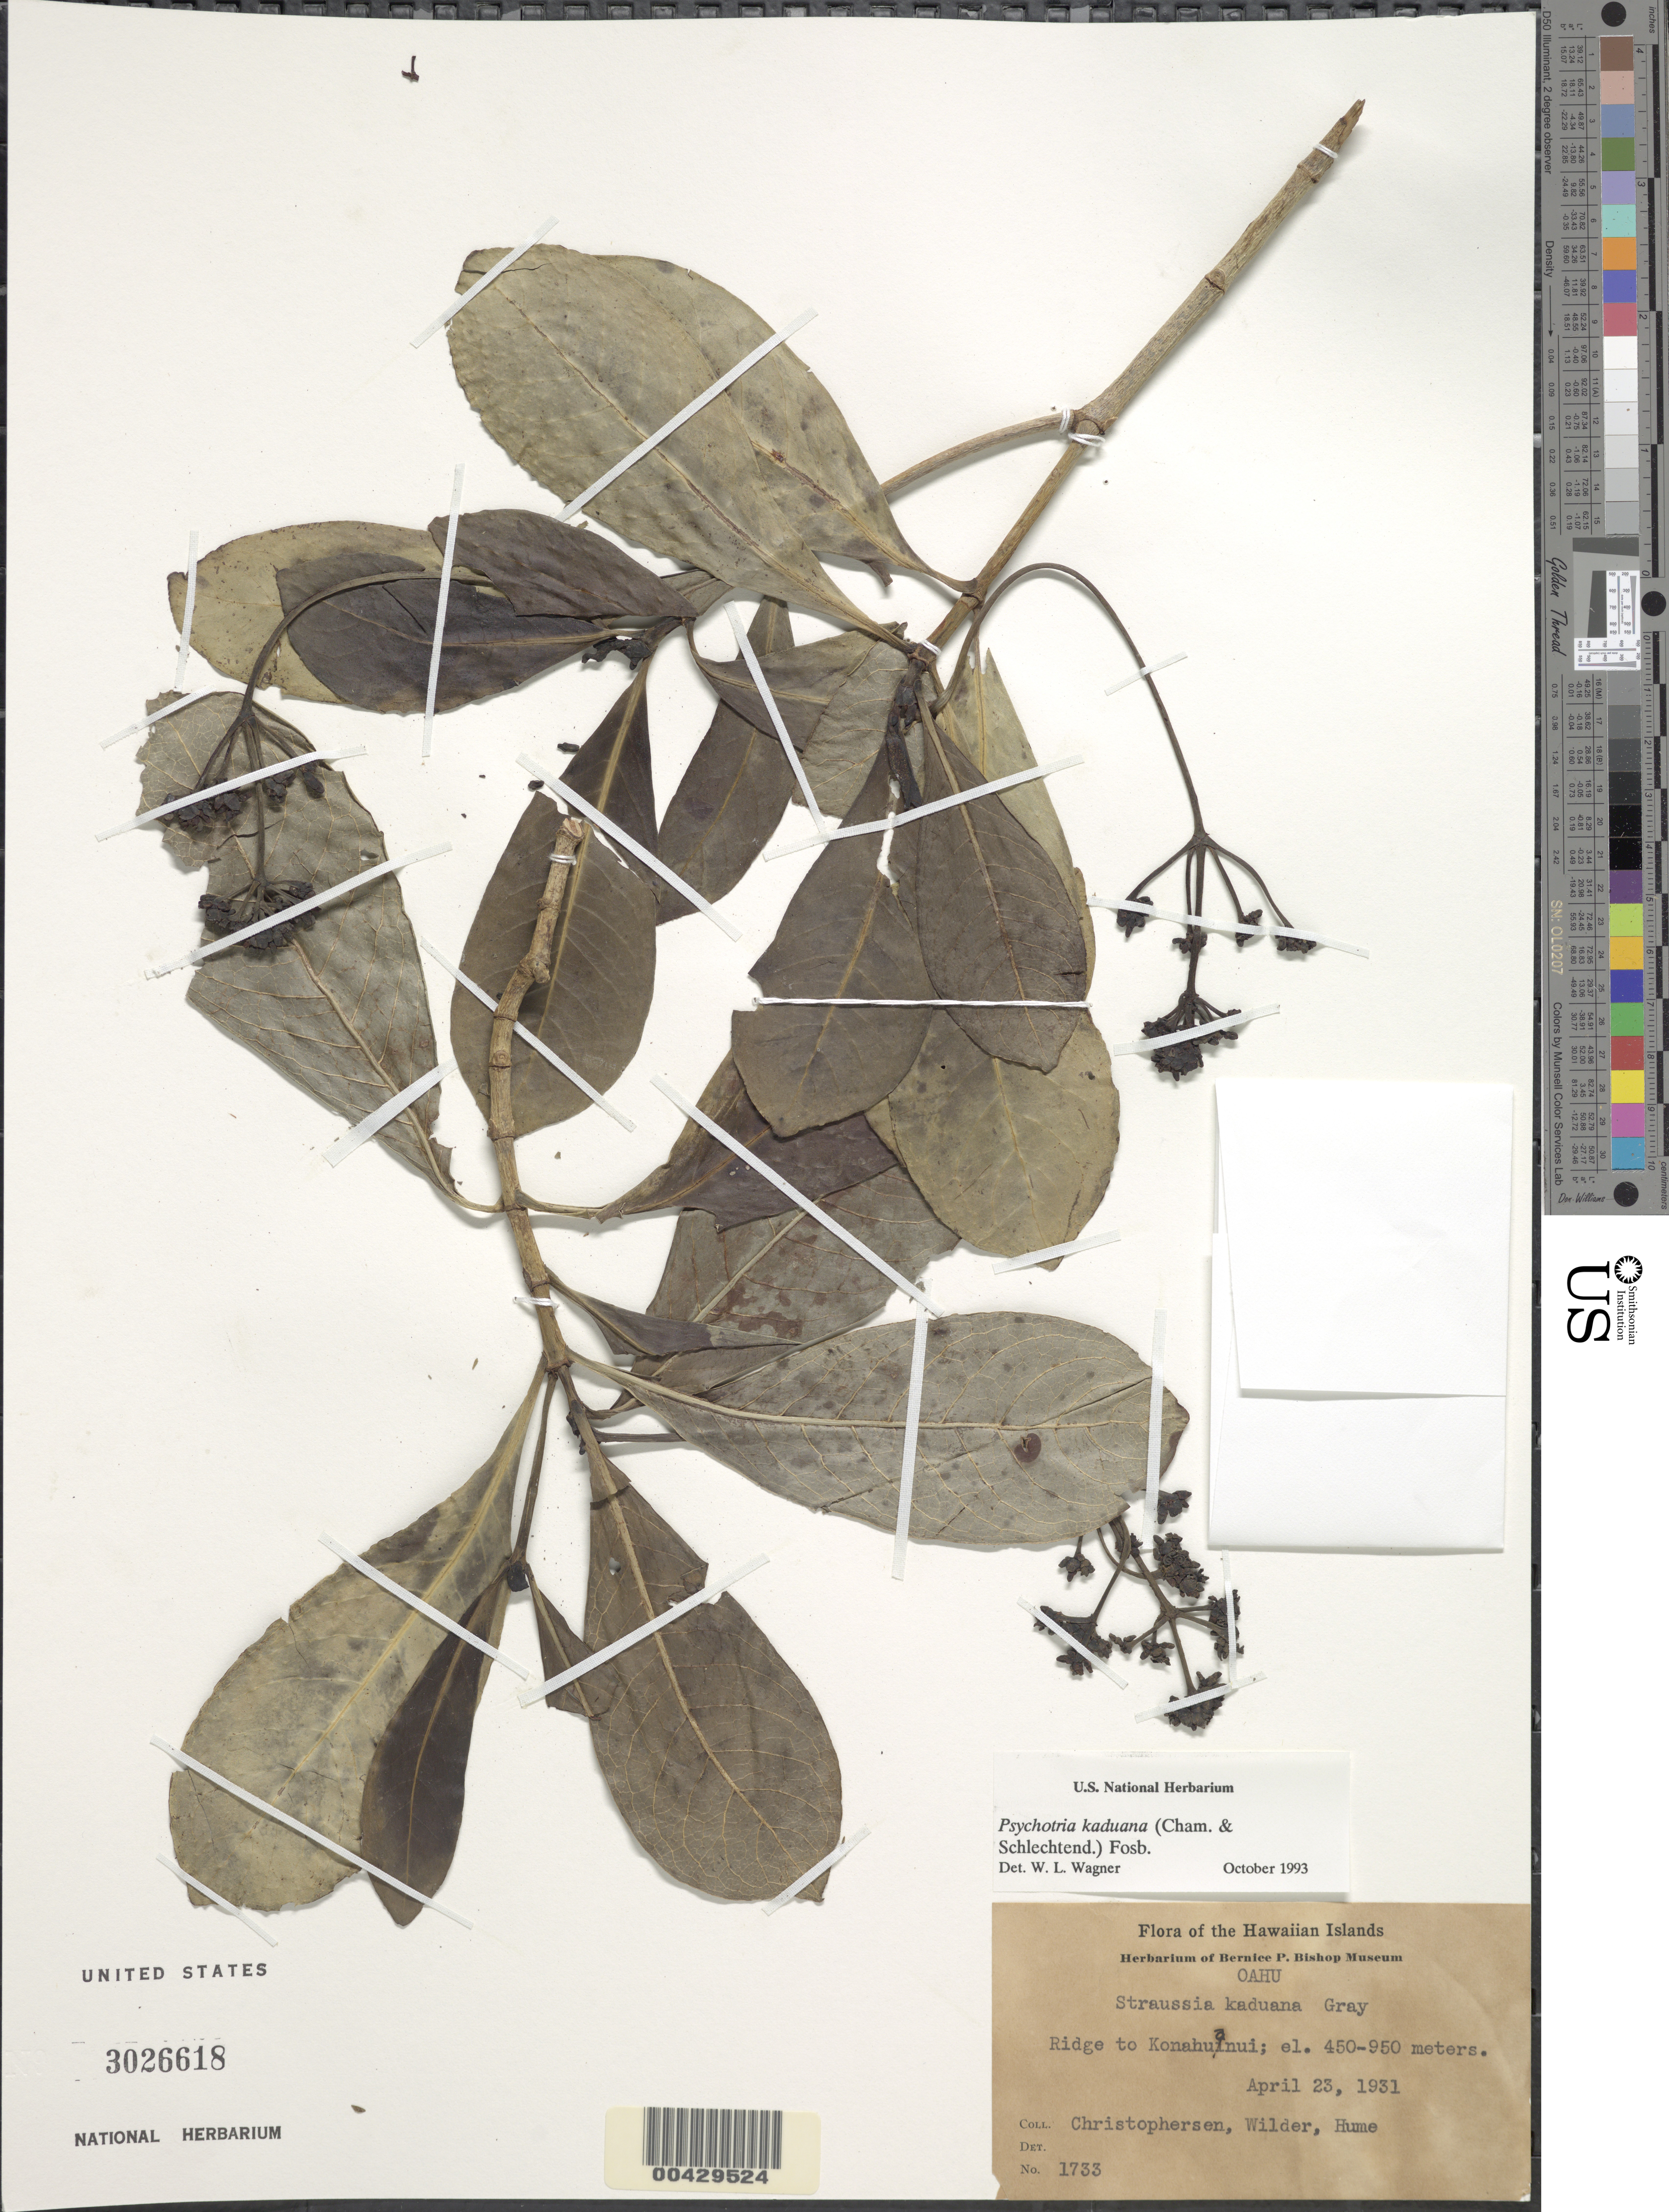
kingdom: Plantae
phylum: Tracheophyta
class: Magnoliopsida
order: Gentianales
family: Rubiaceae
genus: Psychotria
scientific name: Psychotria kaduana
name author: (Cham. & Schltdl.) Fosberg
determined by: Wagner, W. L., (BOT), Smithsonian Institution - National Museum of Natural History (UNITED STATES)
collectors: E. Christophersen, G. Wilder & E. Hume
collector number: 1733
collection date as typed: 23 Apr 1931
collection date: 1931-04-23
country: United States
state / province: Hawaii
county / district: Honolulu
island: Oahu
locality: Ridge to Konahuanui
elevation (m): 450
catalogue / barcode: US 3026618